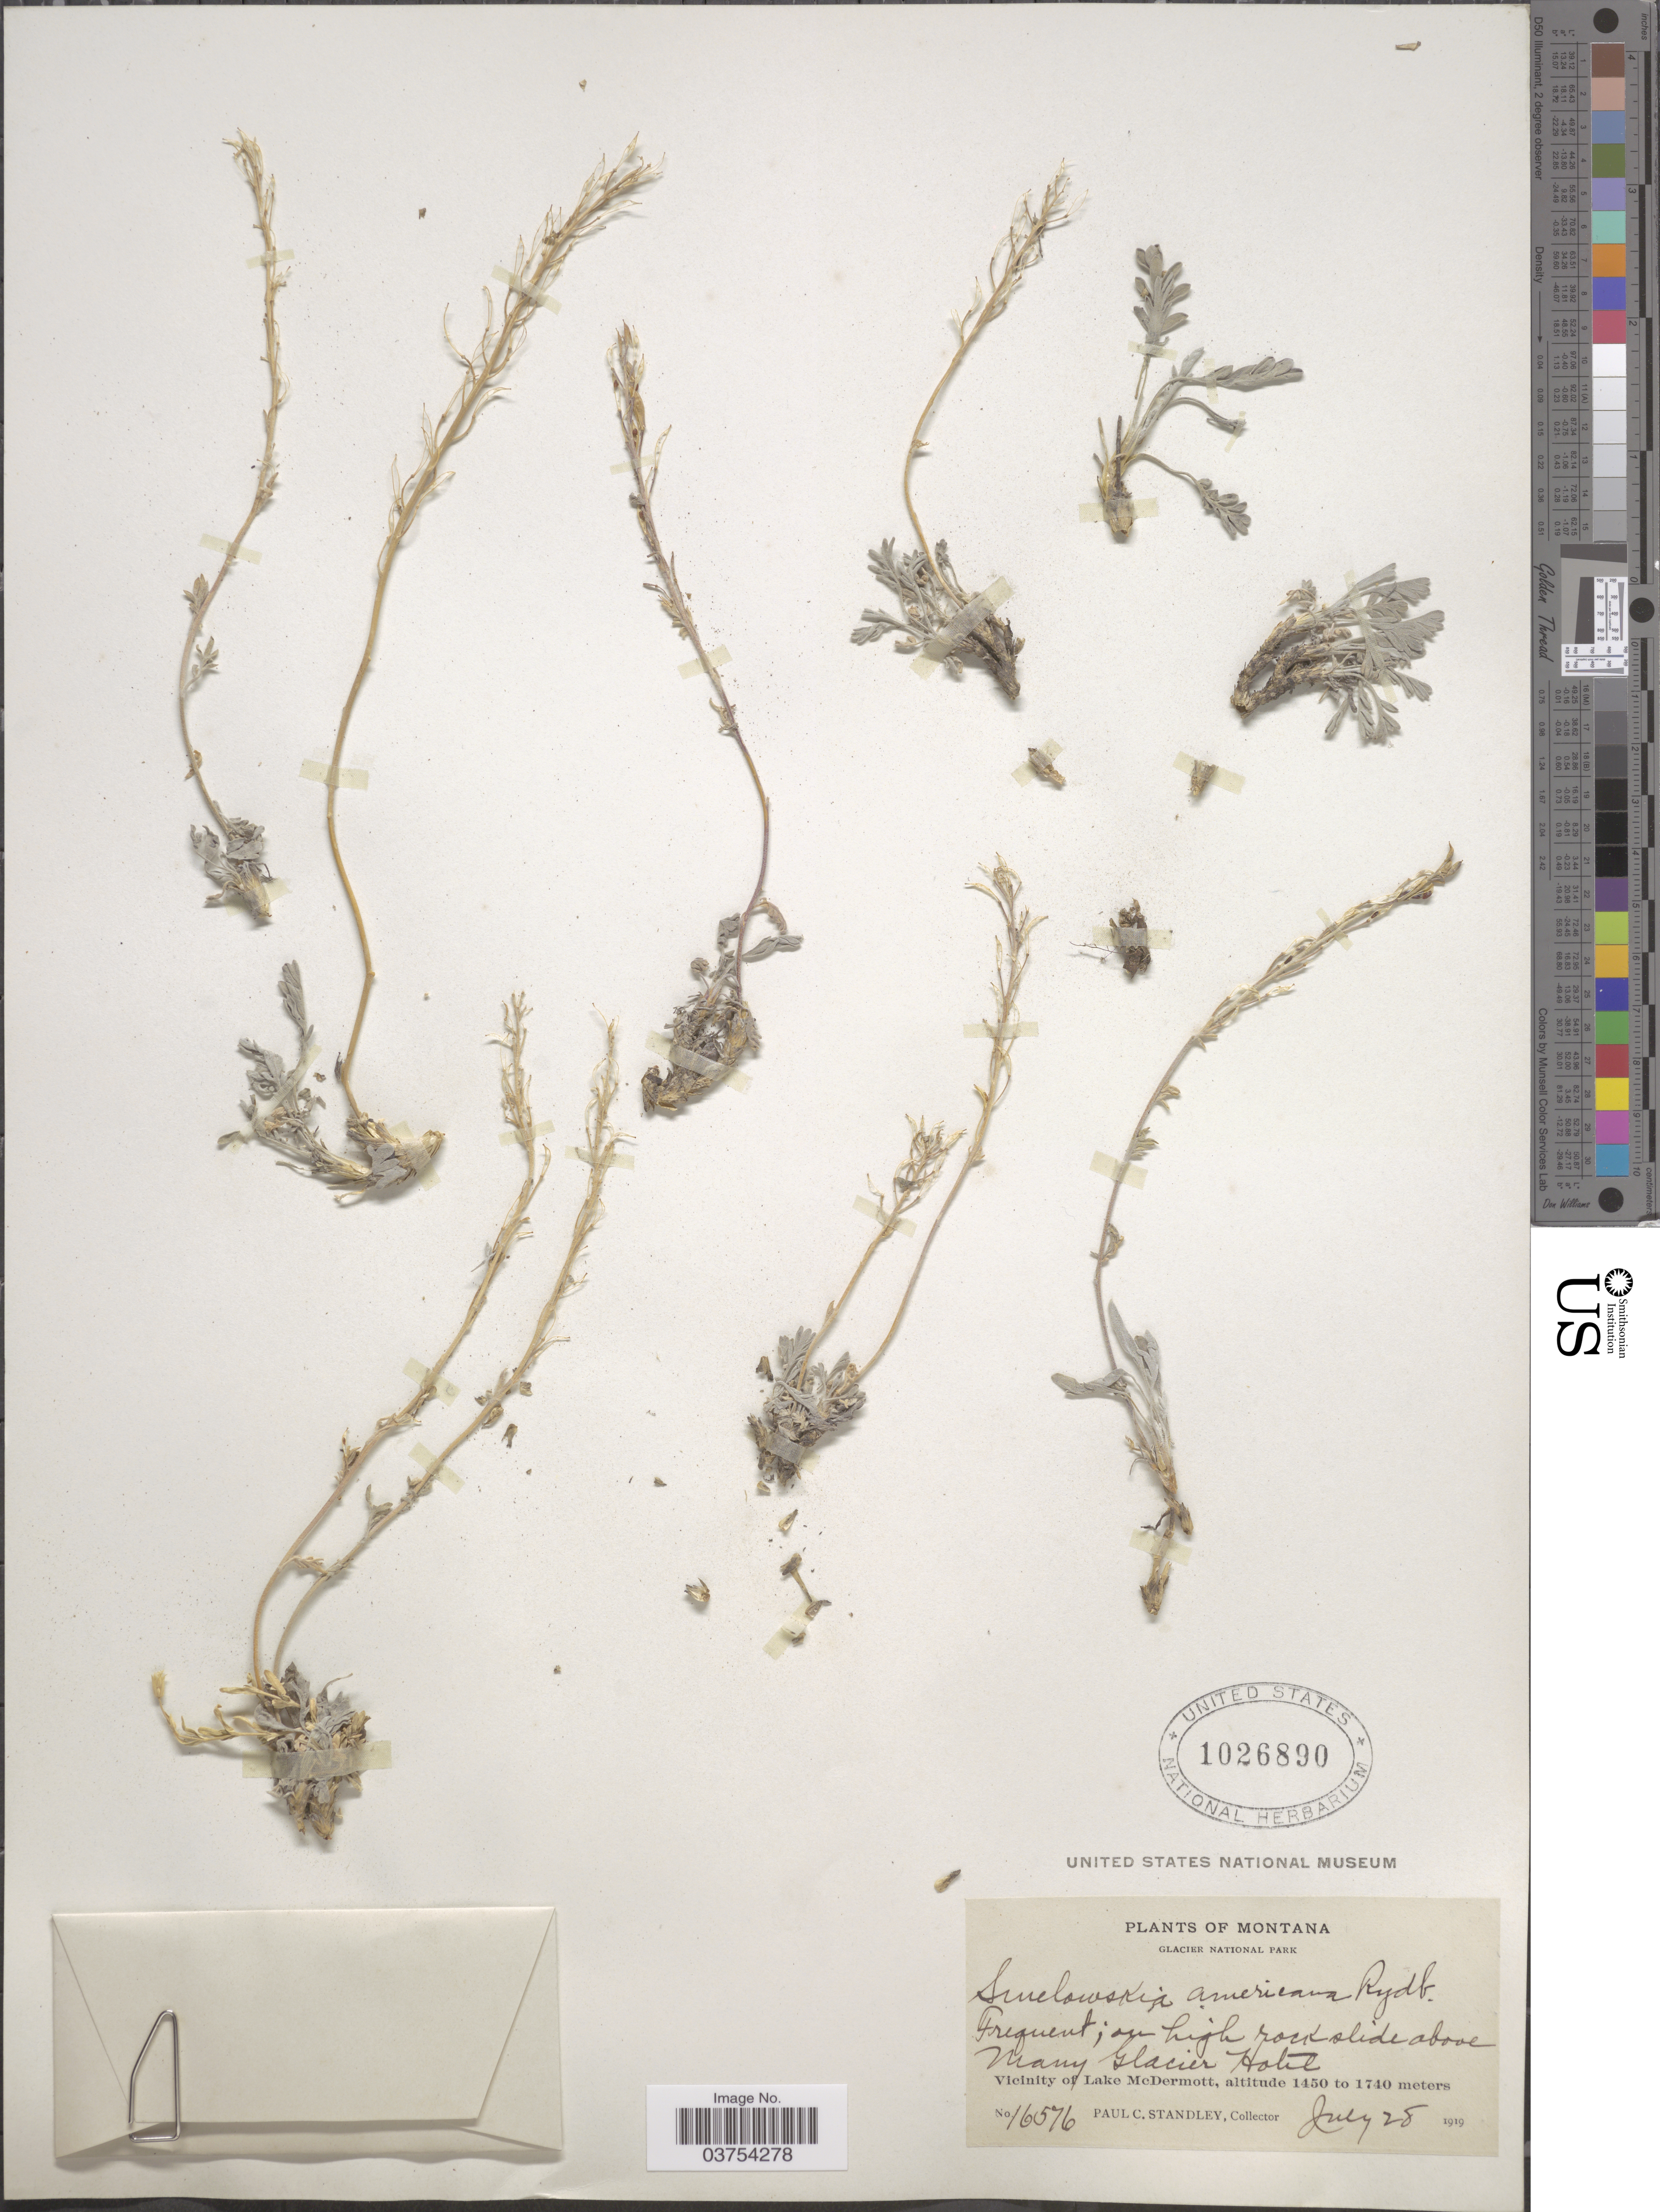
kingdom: Plantae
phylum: Tracheophyta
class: Magnoliopsida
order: Brassicales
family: Brassicaceae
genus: Smelowskia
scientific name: Smelowskia calycina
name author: (Stephan) C.A. Mey.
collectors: P. C. Standley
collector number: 16576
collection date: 1919-07-28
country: United States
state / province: Montana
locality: Glacier National Park. Vicinity of Lake McDermott. Many Glacier Hotel.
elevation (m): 1450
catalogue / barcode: US 1026890